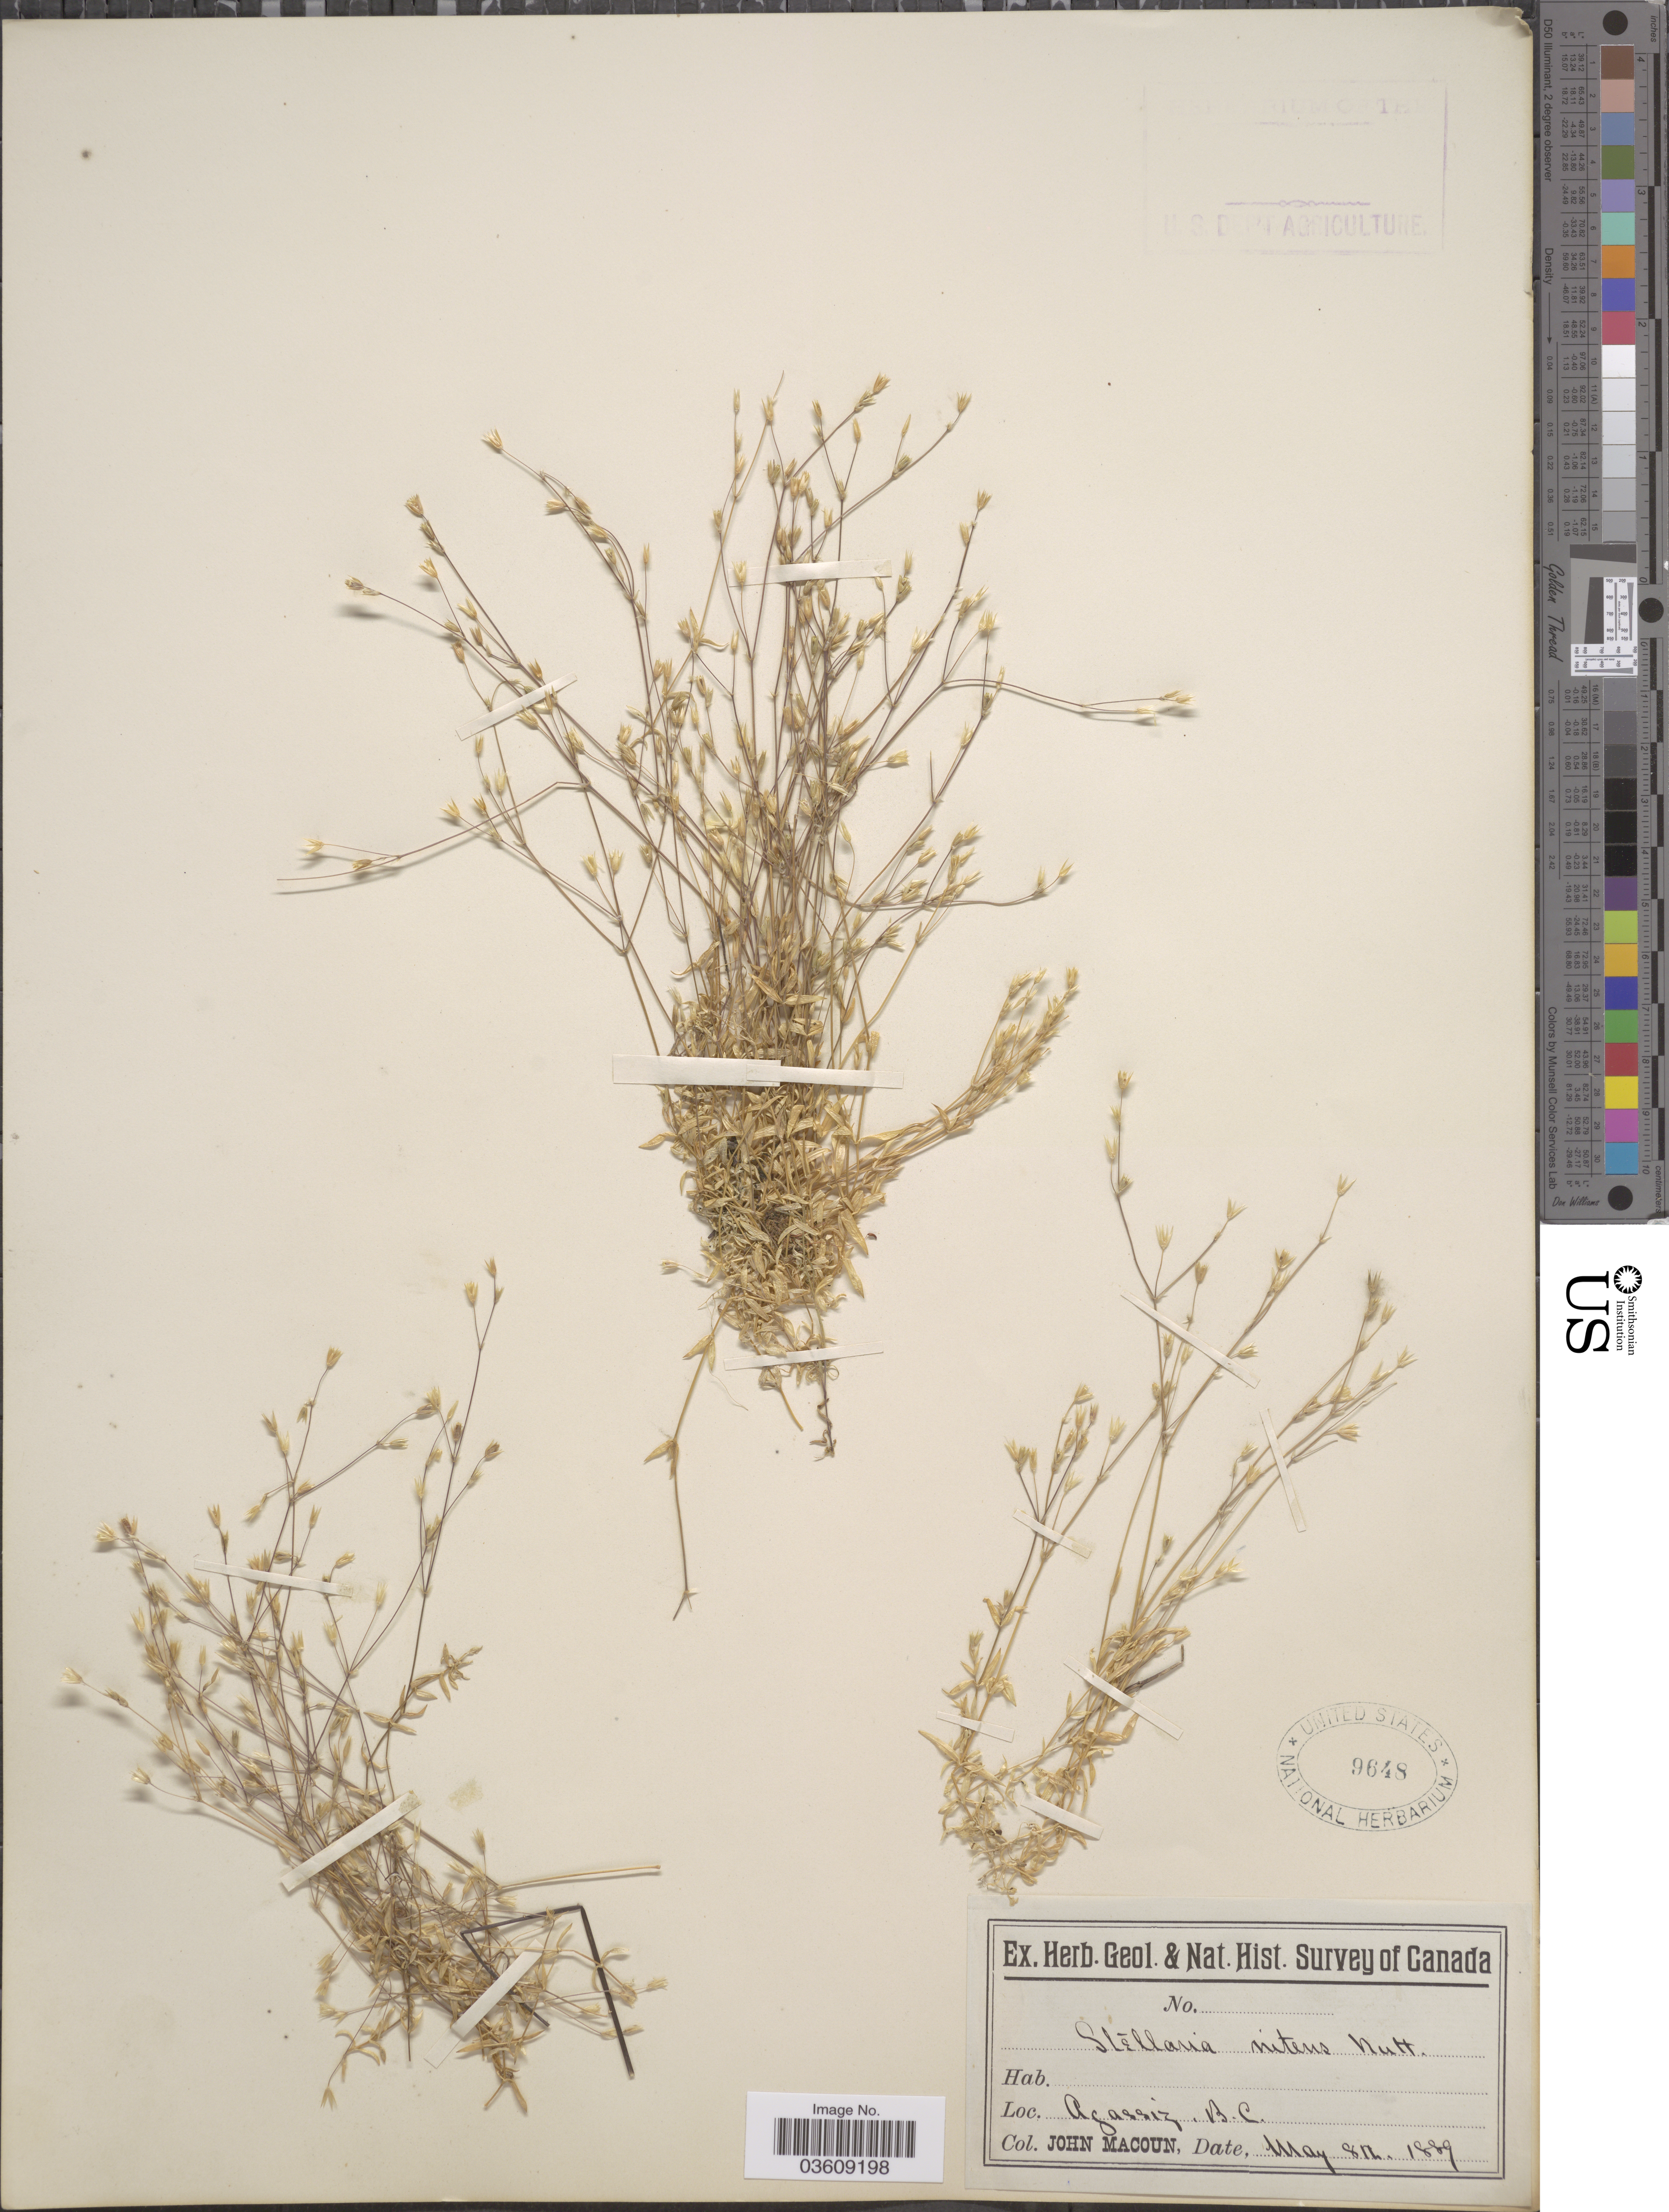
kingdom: Plantae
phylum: Tracheophyta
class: Magnoliopsida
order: Caryophyllales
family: Caryophyllaceae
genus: Stellaria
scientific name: Stellaria nitens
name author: Nutt.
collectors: J. Macoun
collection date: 1889-05-08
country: Canada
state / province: British Columbia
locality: Agassiz.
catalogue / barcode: US 9648